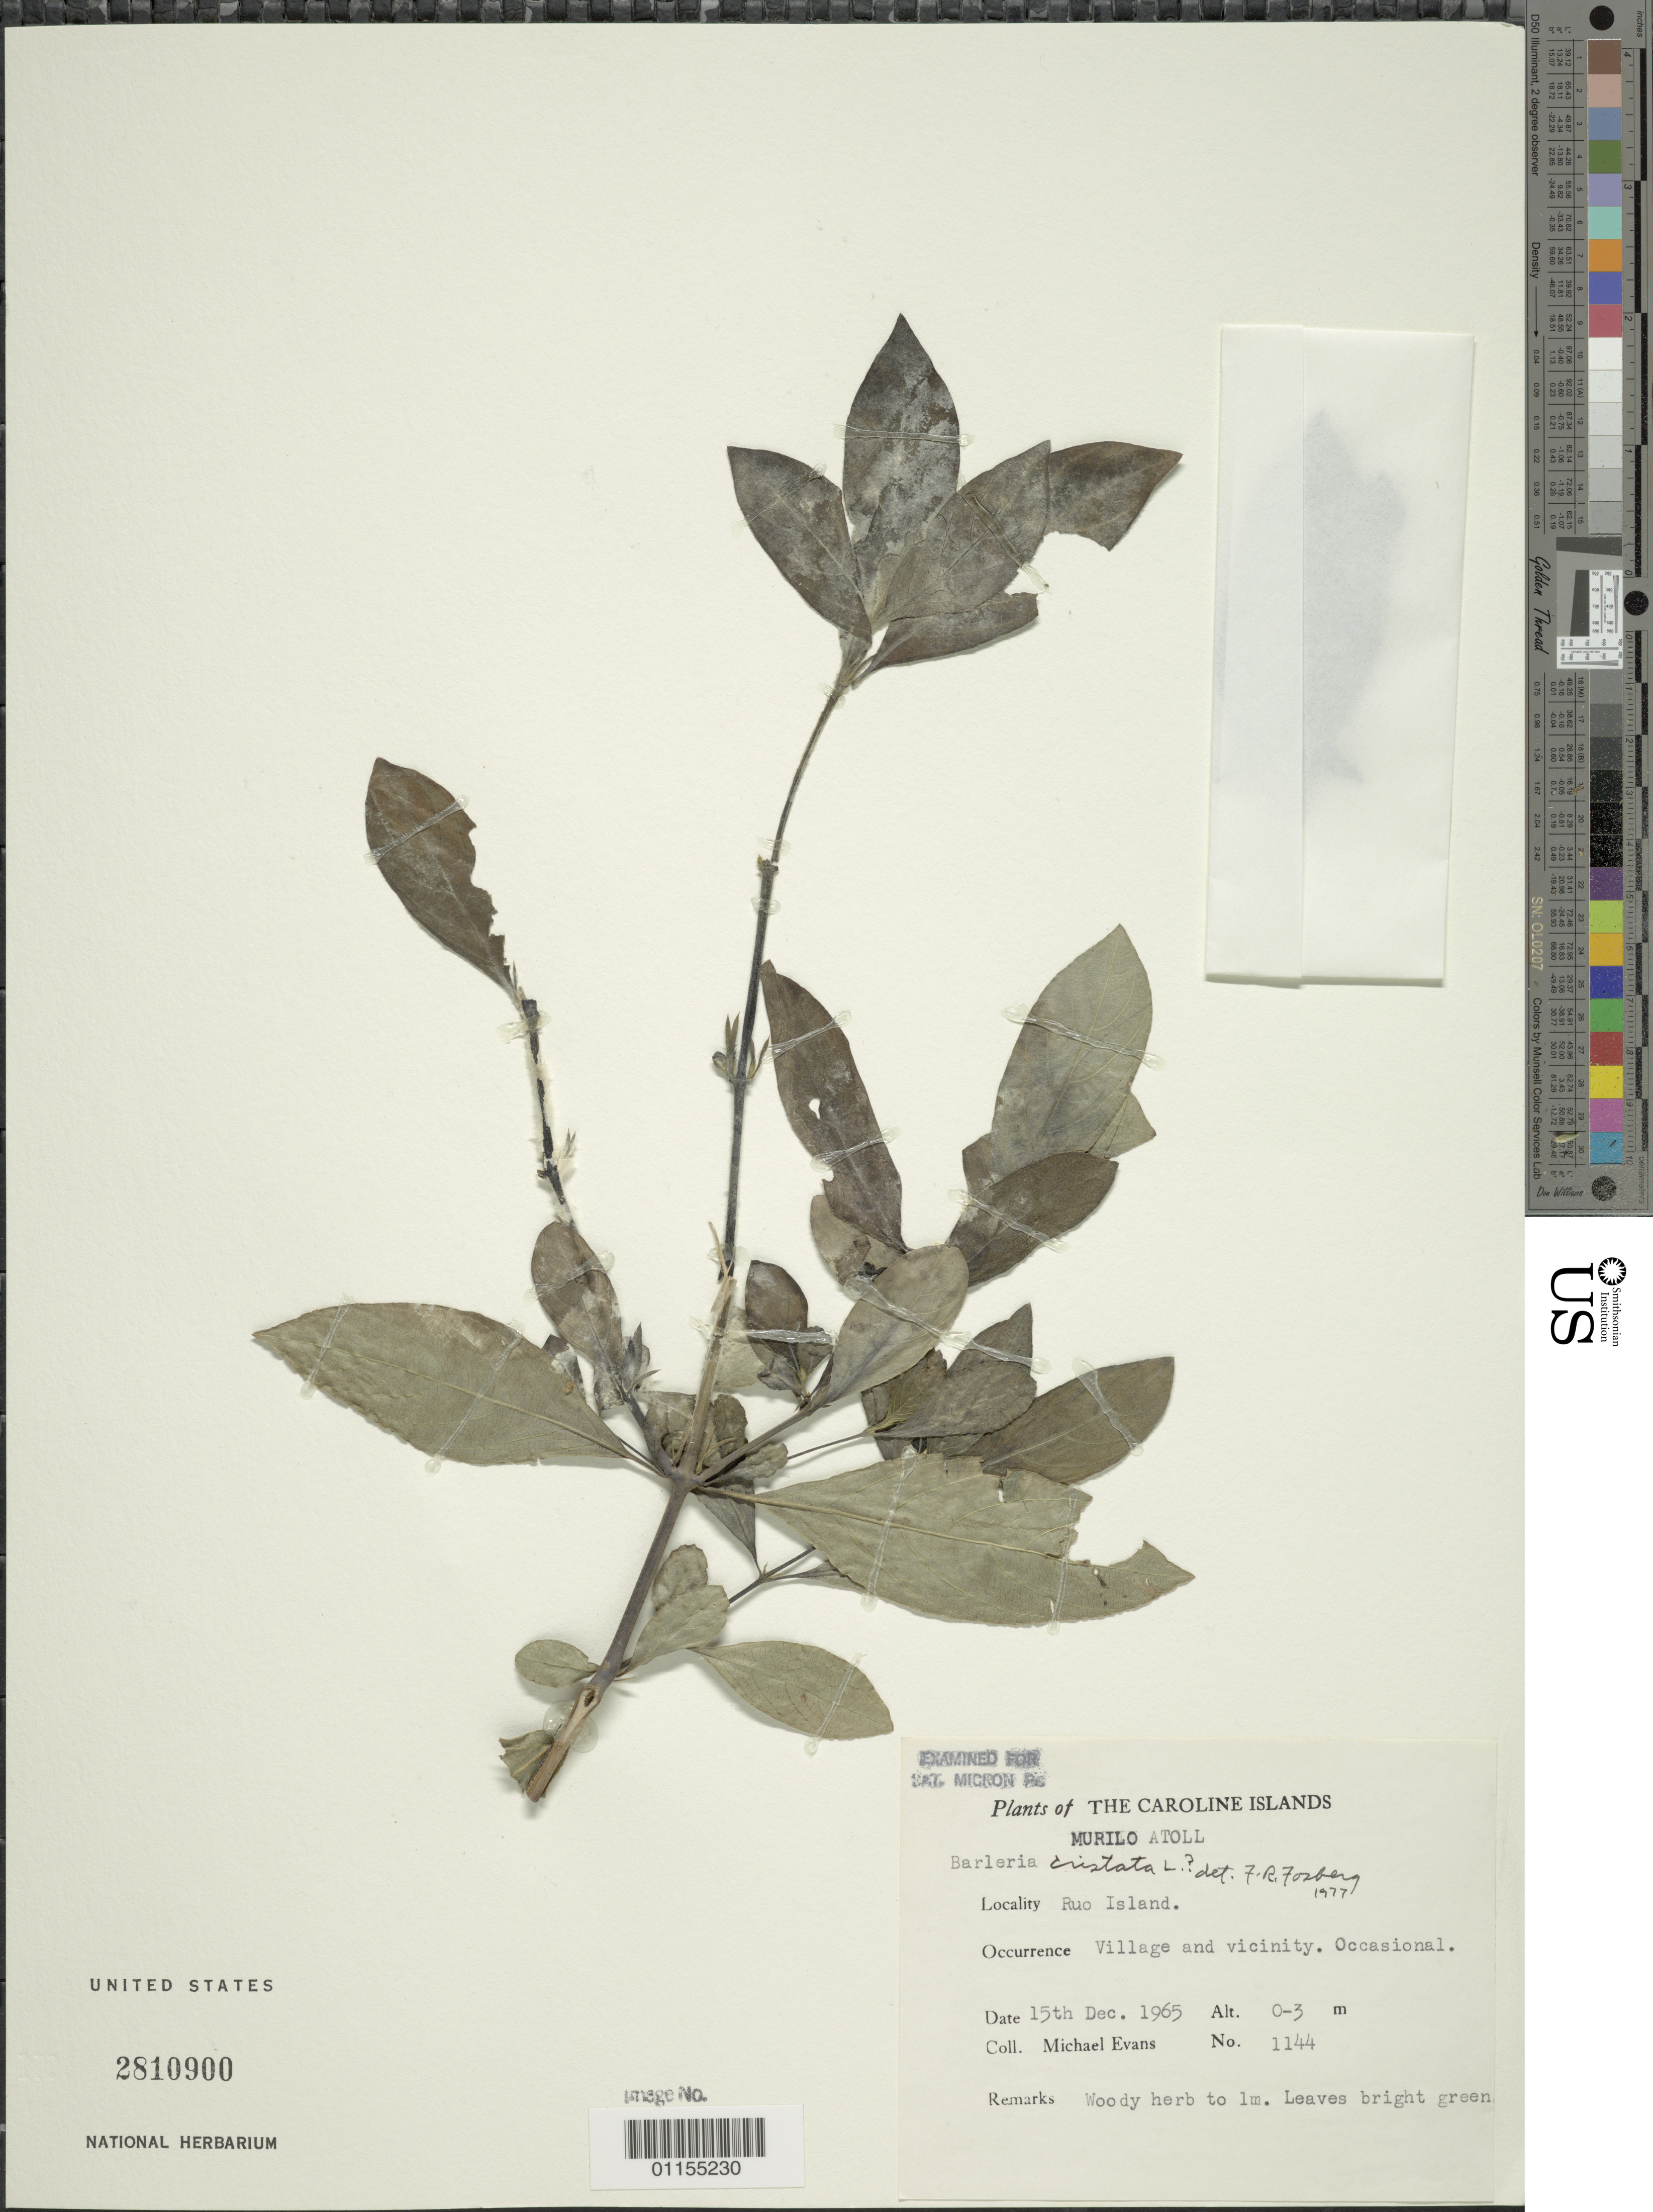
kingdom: Plantae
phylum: Tracheophyta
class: Magnoliopsida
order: Lamiales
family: Acanthaceae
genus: Barleria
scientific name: Barleria cristata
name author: L.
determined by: Fosberg, F. R.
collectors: M. Evans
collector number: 1144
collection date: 1965-12-15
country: Micronesia, Federated States of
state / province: Truk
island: Murilo Atoll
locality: Ruo Island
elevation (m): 0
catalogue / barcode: US 2810900